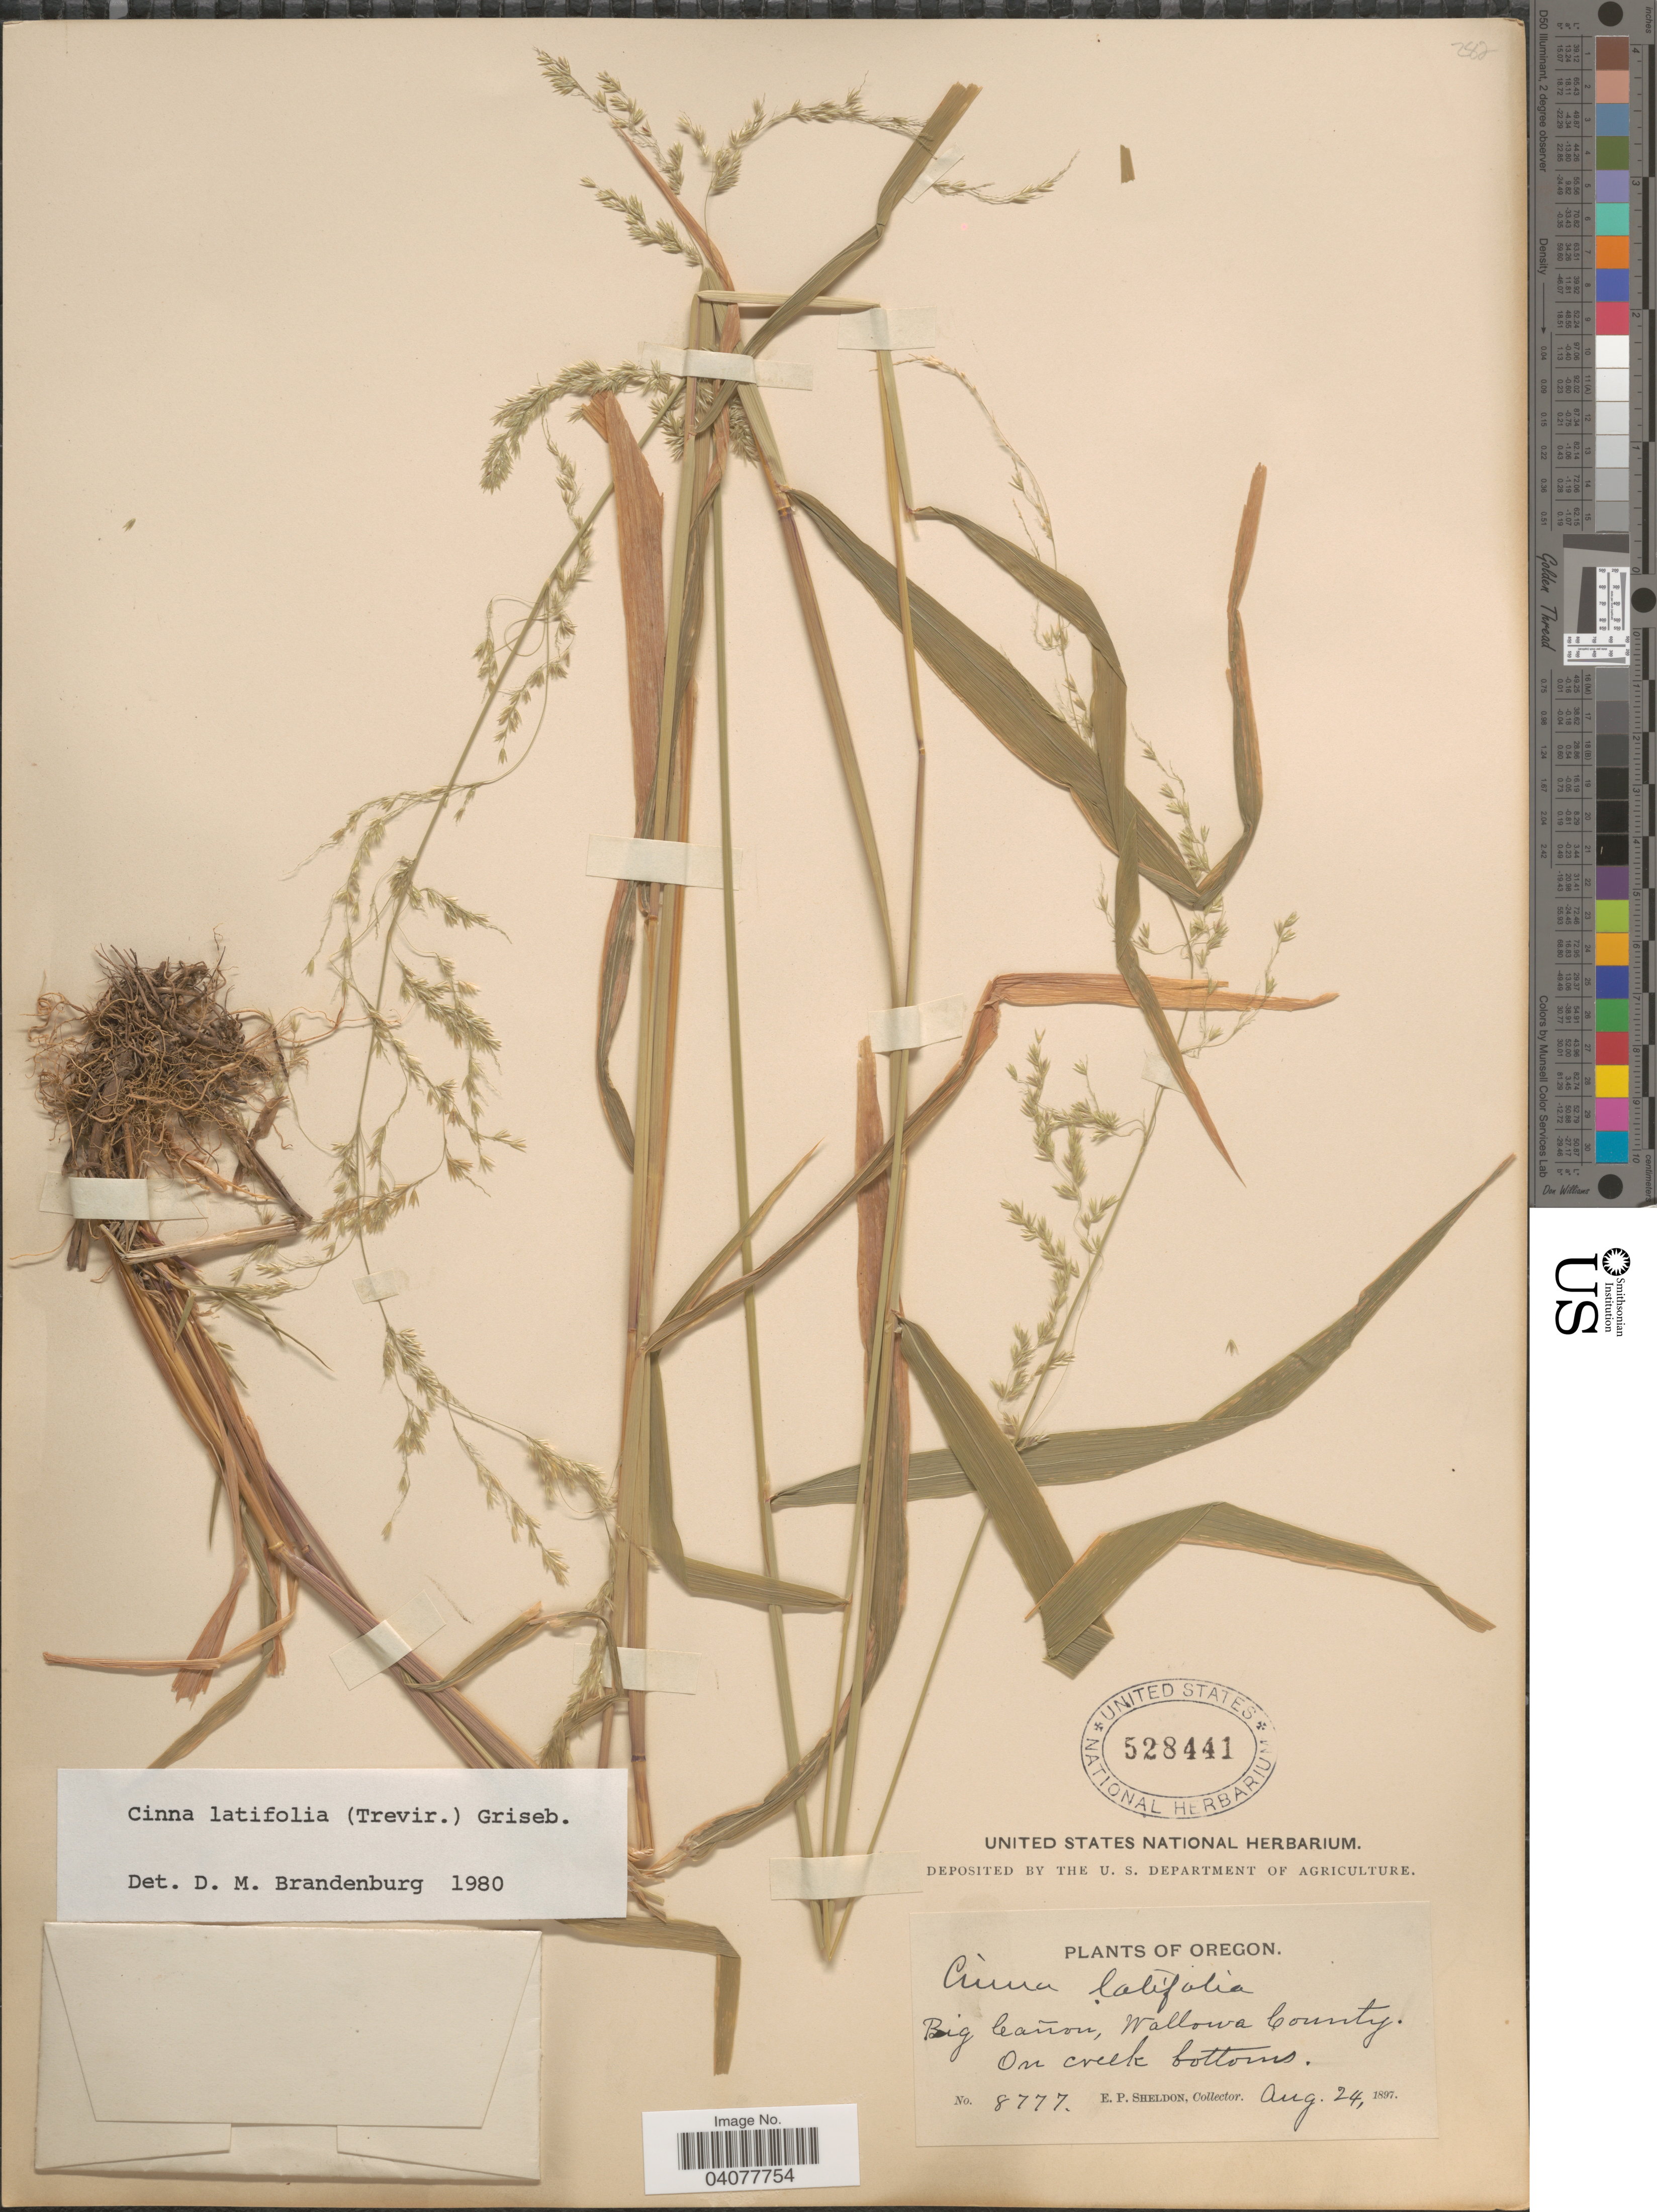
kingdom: Plantae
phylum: Tracheophyta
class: Liliopsida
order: Poales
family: Poaceae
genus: Cinna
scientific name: Cinna latifolia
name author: (Trevir. ex Goeppert) Griseb.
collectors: E. P. Sheldon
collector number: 8777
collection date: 1897-08-24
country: United States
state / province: Oregon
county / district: Wallowa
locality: Big Cañon, Wallowa County. On creek bottoms.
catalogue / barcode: US 528441